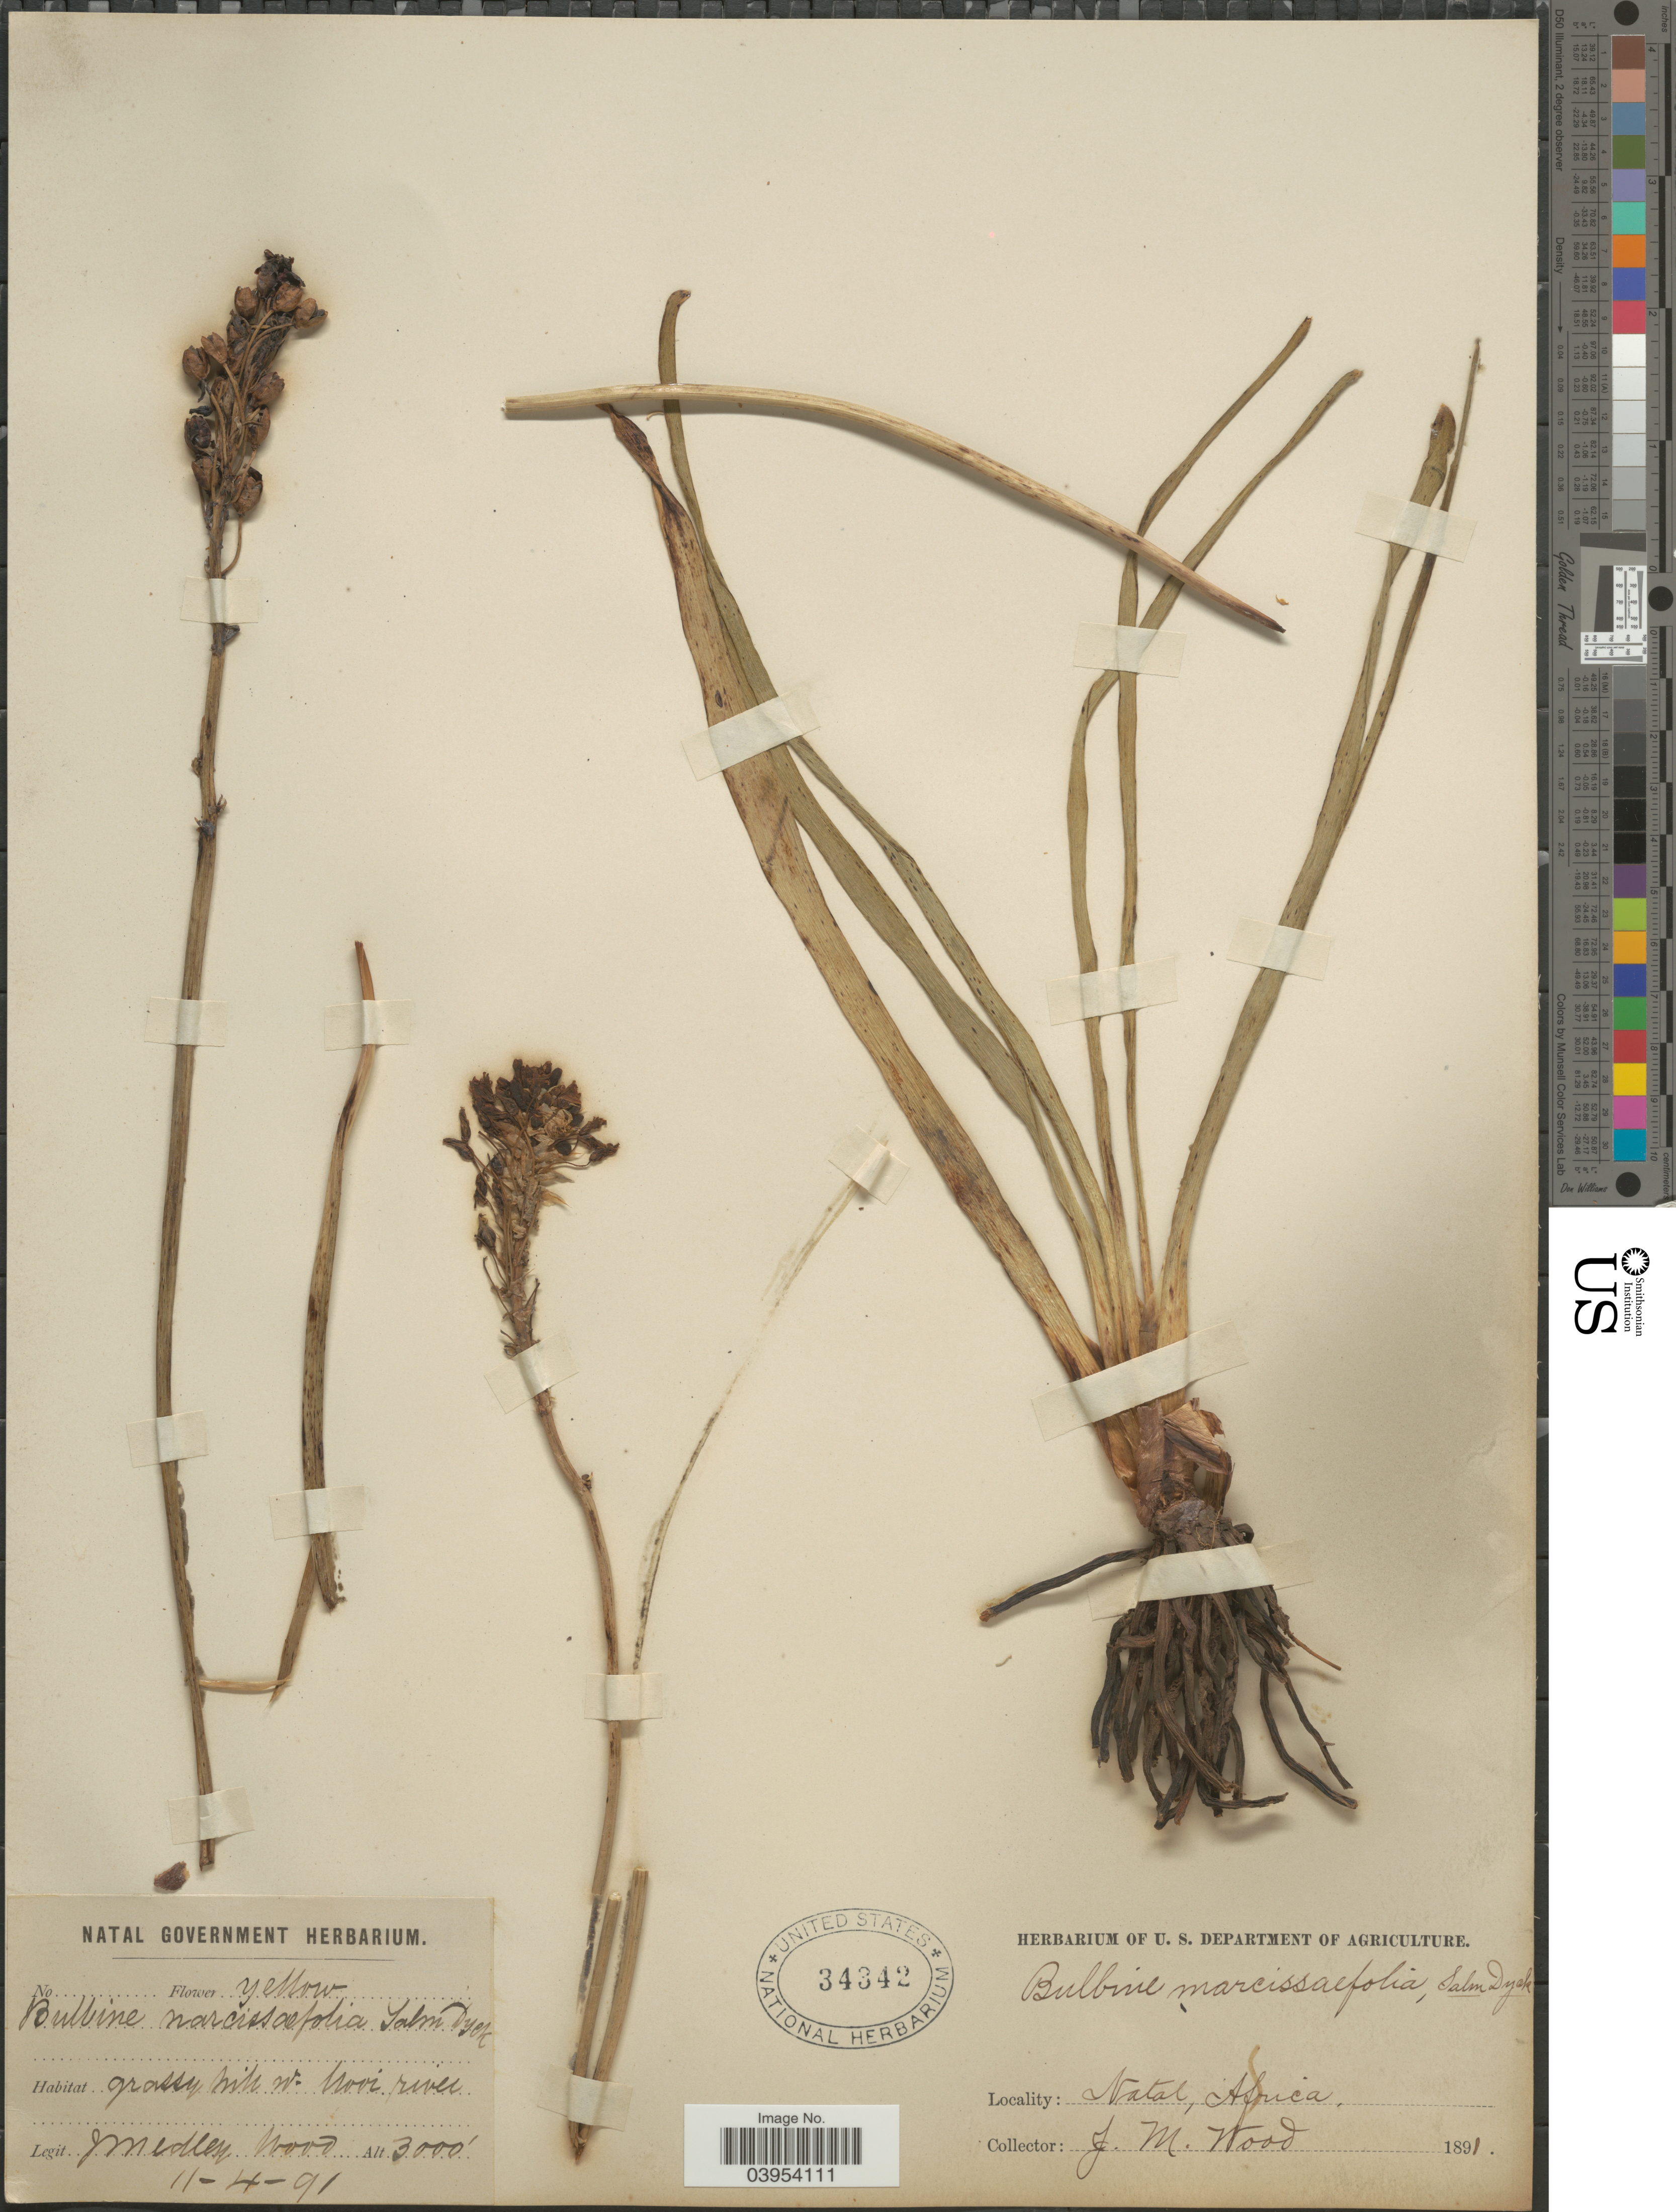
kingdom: Plantae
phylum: Tracheophyta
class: Liliopsida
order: Asparagales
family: Asphodelaceae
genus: Bulbine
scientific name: Bulbine narcissifolia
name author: Salm-Dyck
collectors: J. Medley Wood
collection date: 1891-04-11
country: South Africa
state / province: KwaZulu-Natal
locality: Natal. Grassy hill W. Mooi river.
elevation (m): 914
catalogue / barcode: US 34342